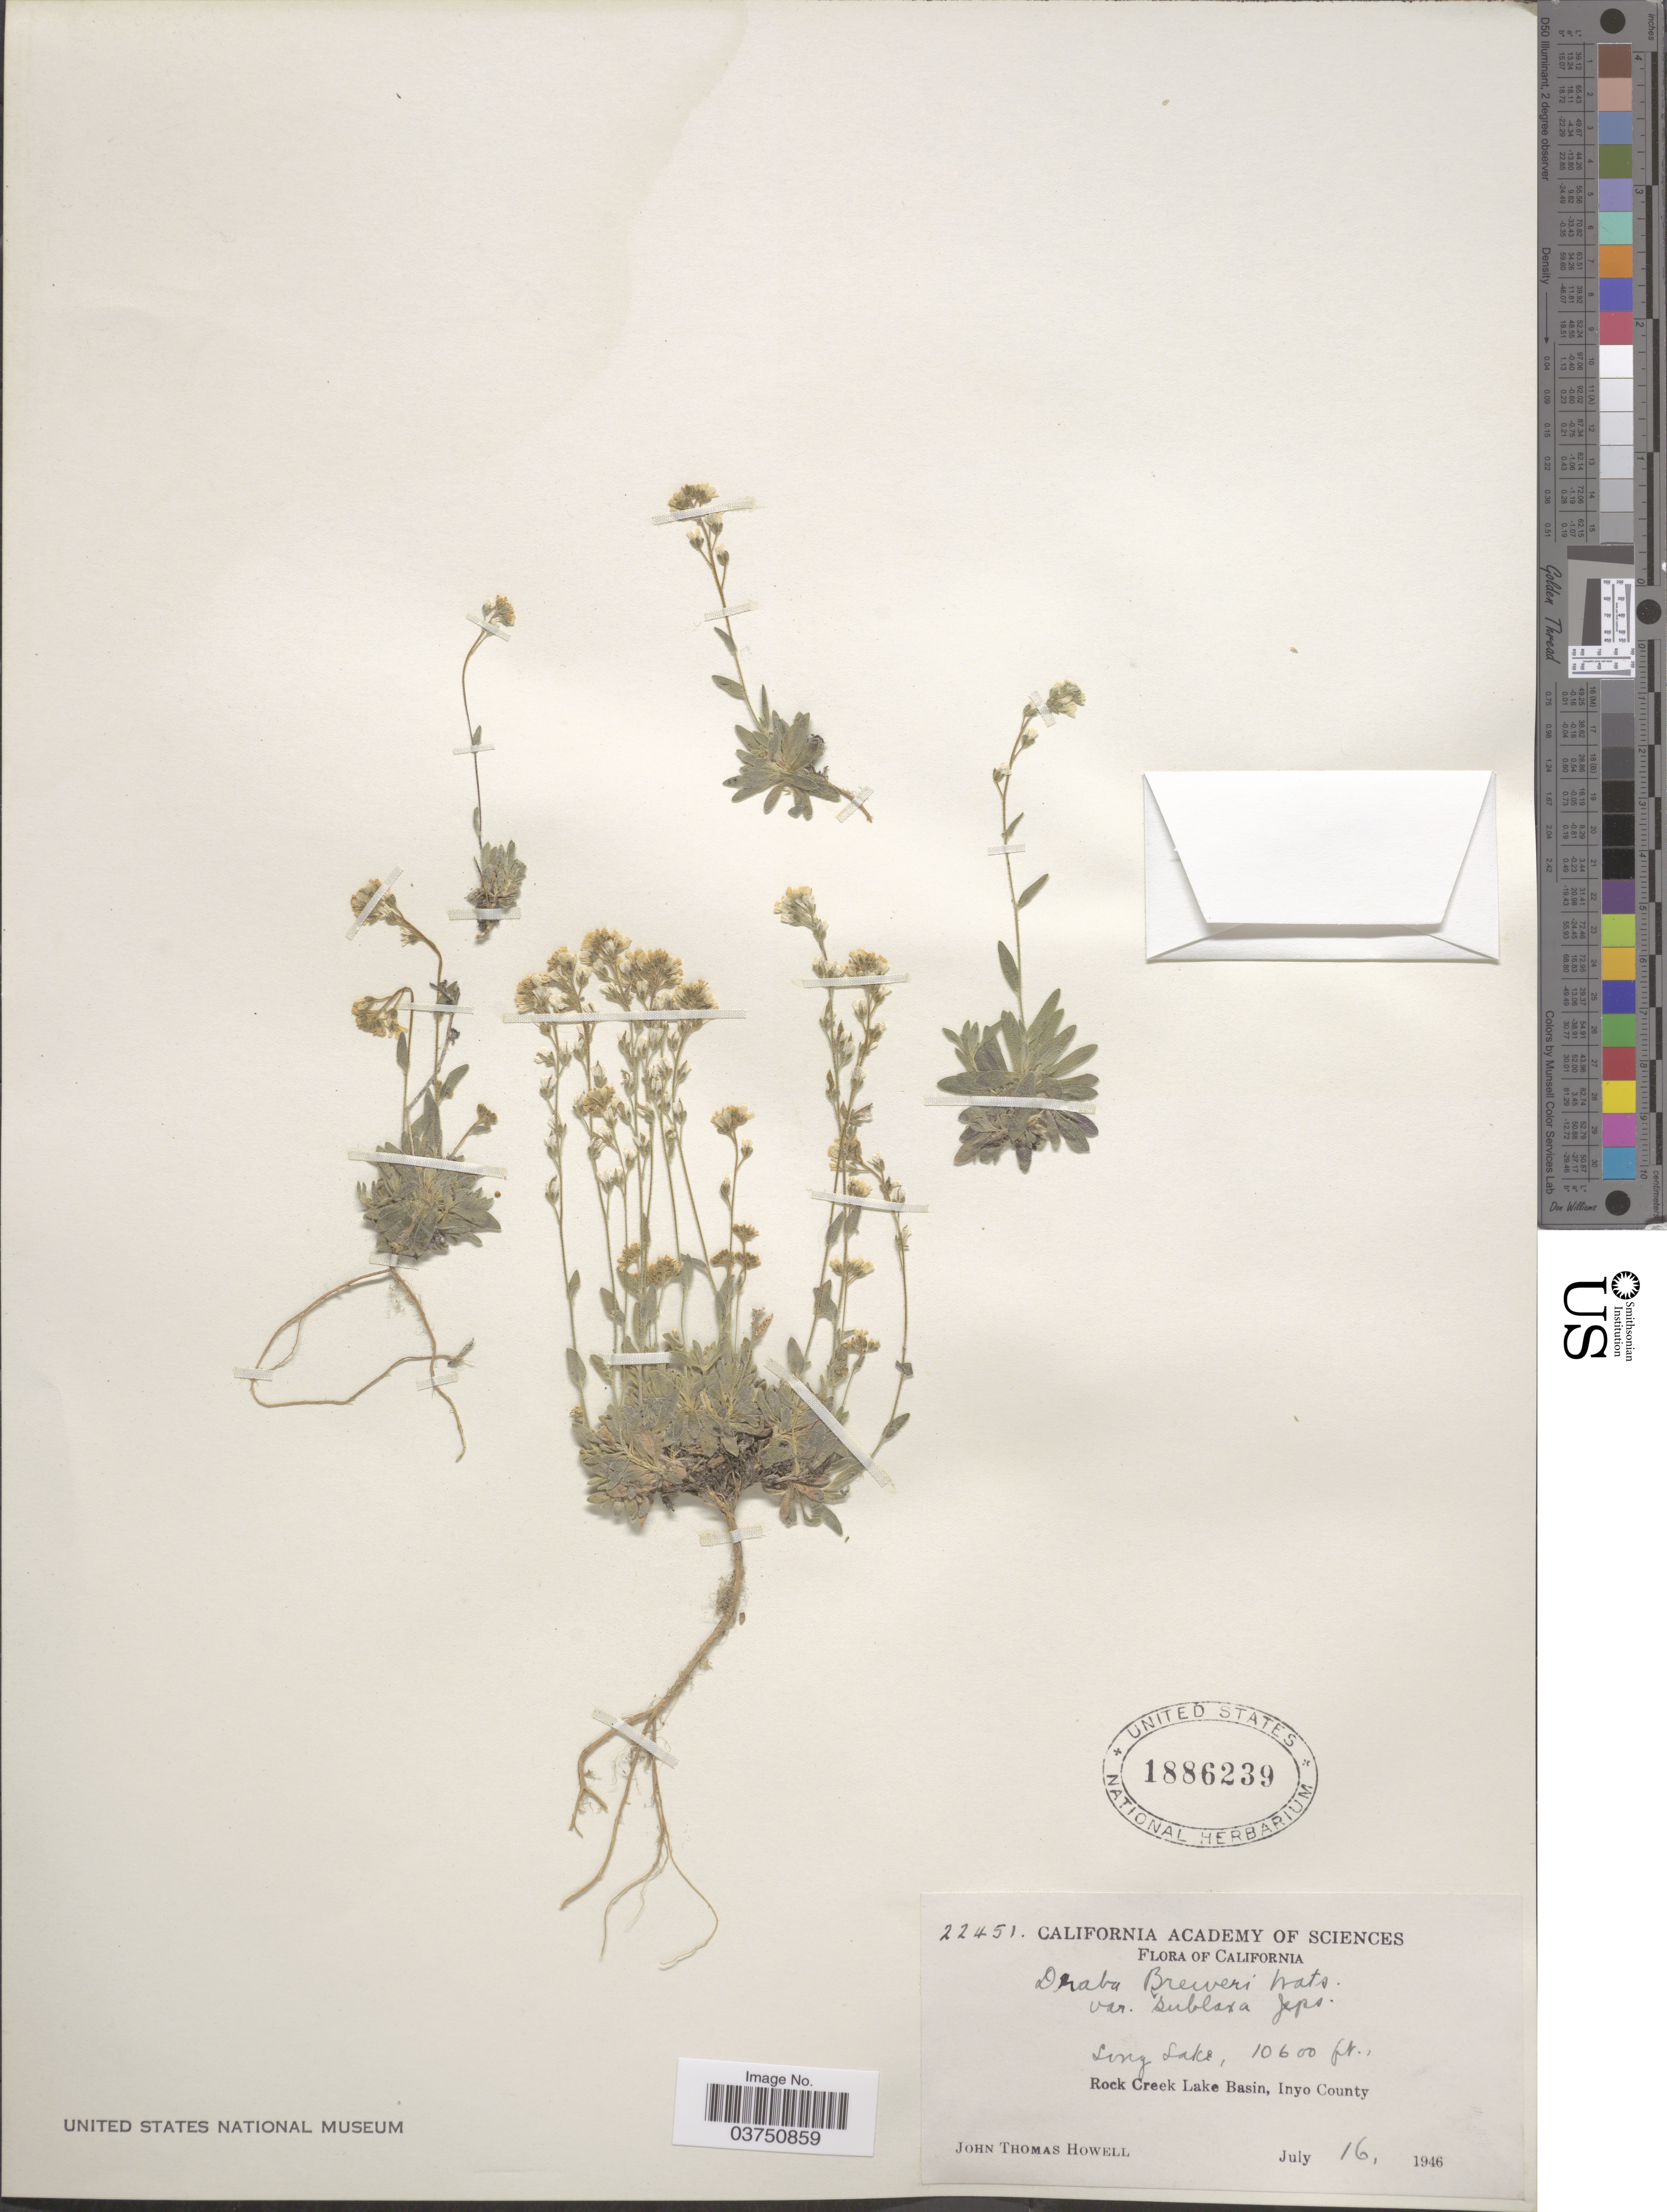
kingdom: Plantae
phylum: Tracheophyta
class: Magnoliopsida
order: Brassicales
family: Brassicaceae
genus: Draba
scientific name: Draba breweri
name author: S. Watson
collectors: J. T. Howell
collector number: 22451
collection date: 1946-07-16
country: United States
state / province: California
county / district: Inyo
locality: Long Lake, Rock Creek Lake Basin, Inyo County.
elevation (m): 3231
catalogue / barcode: US 1886239